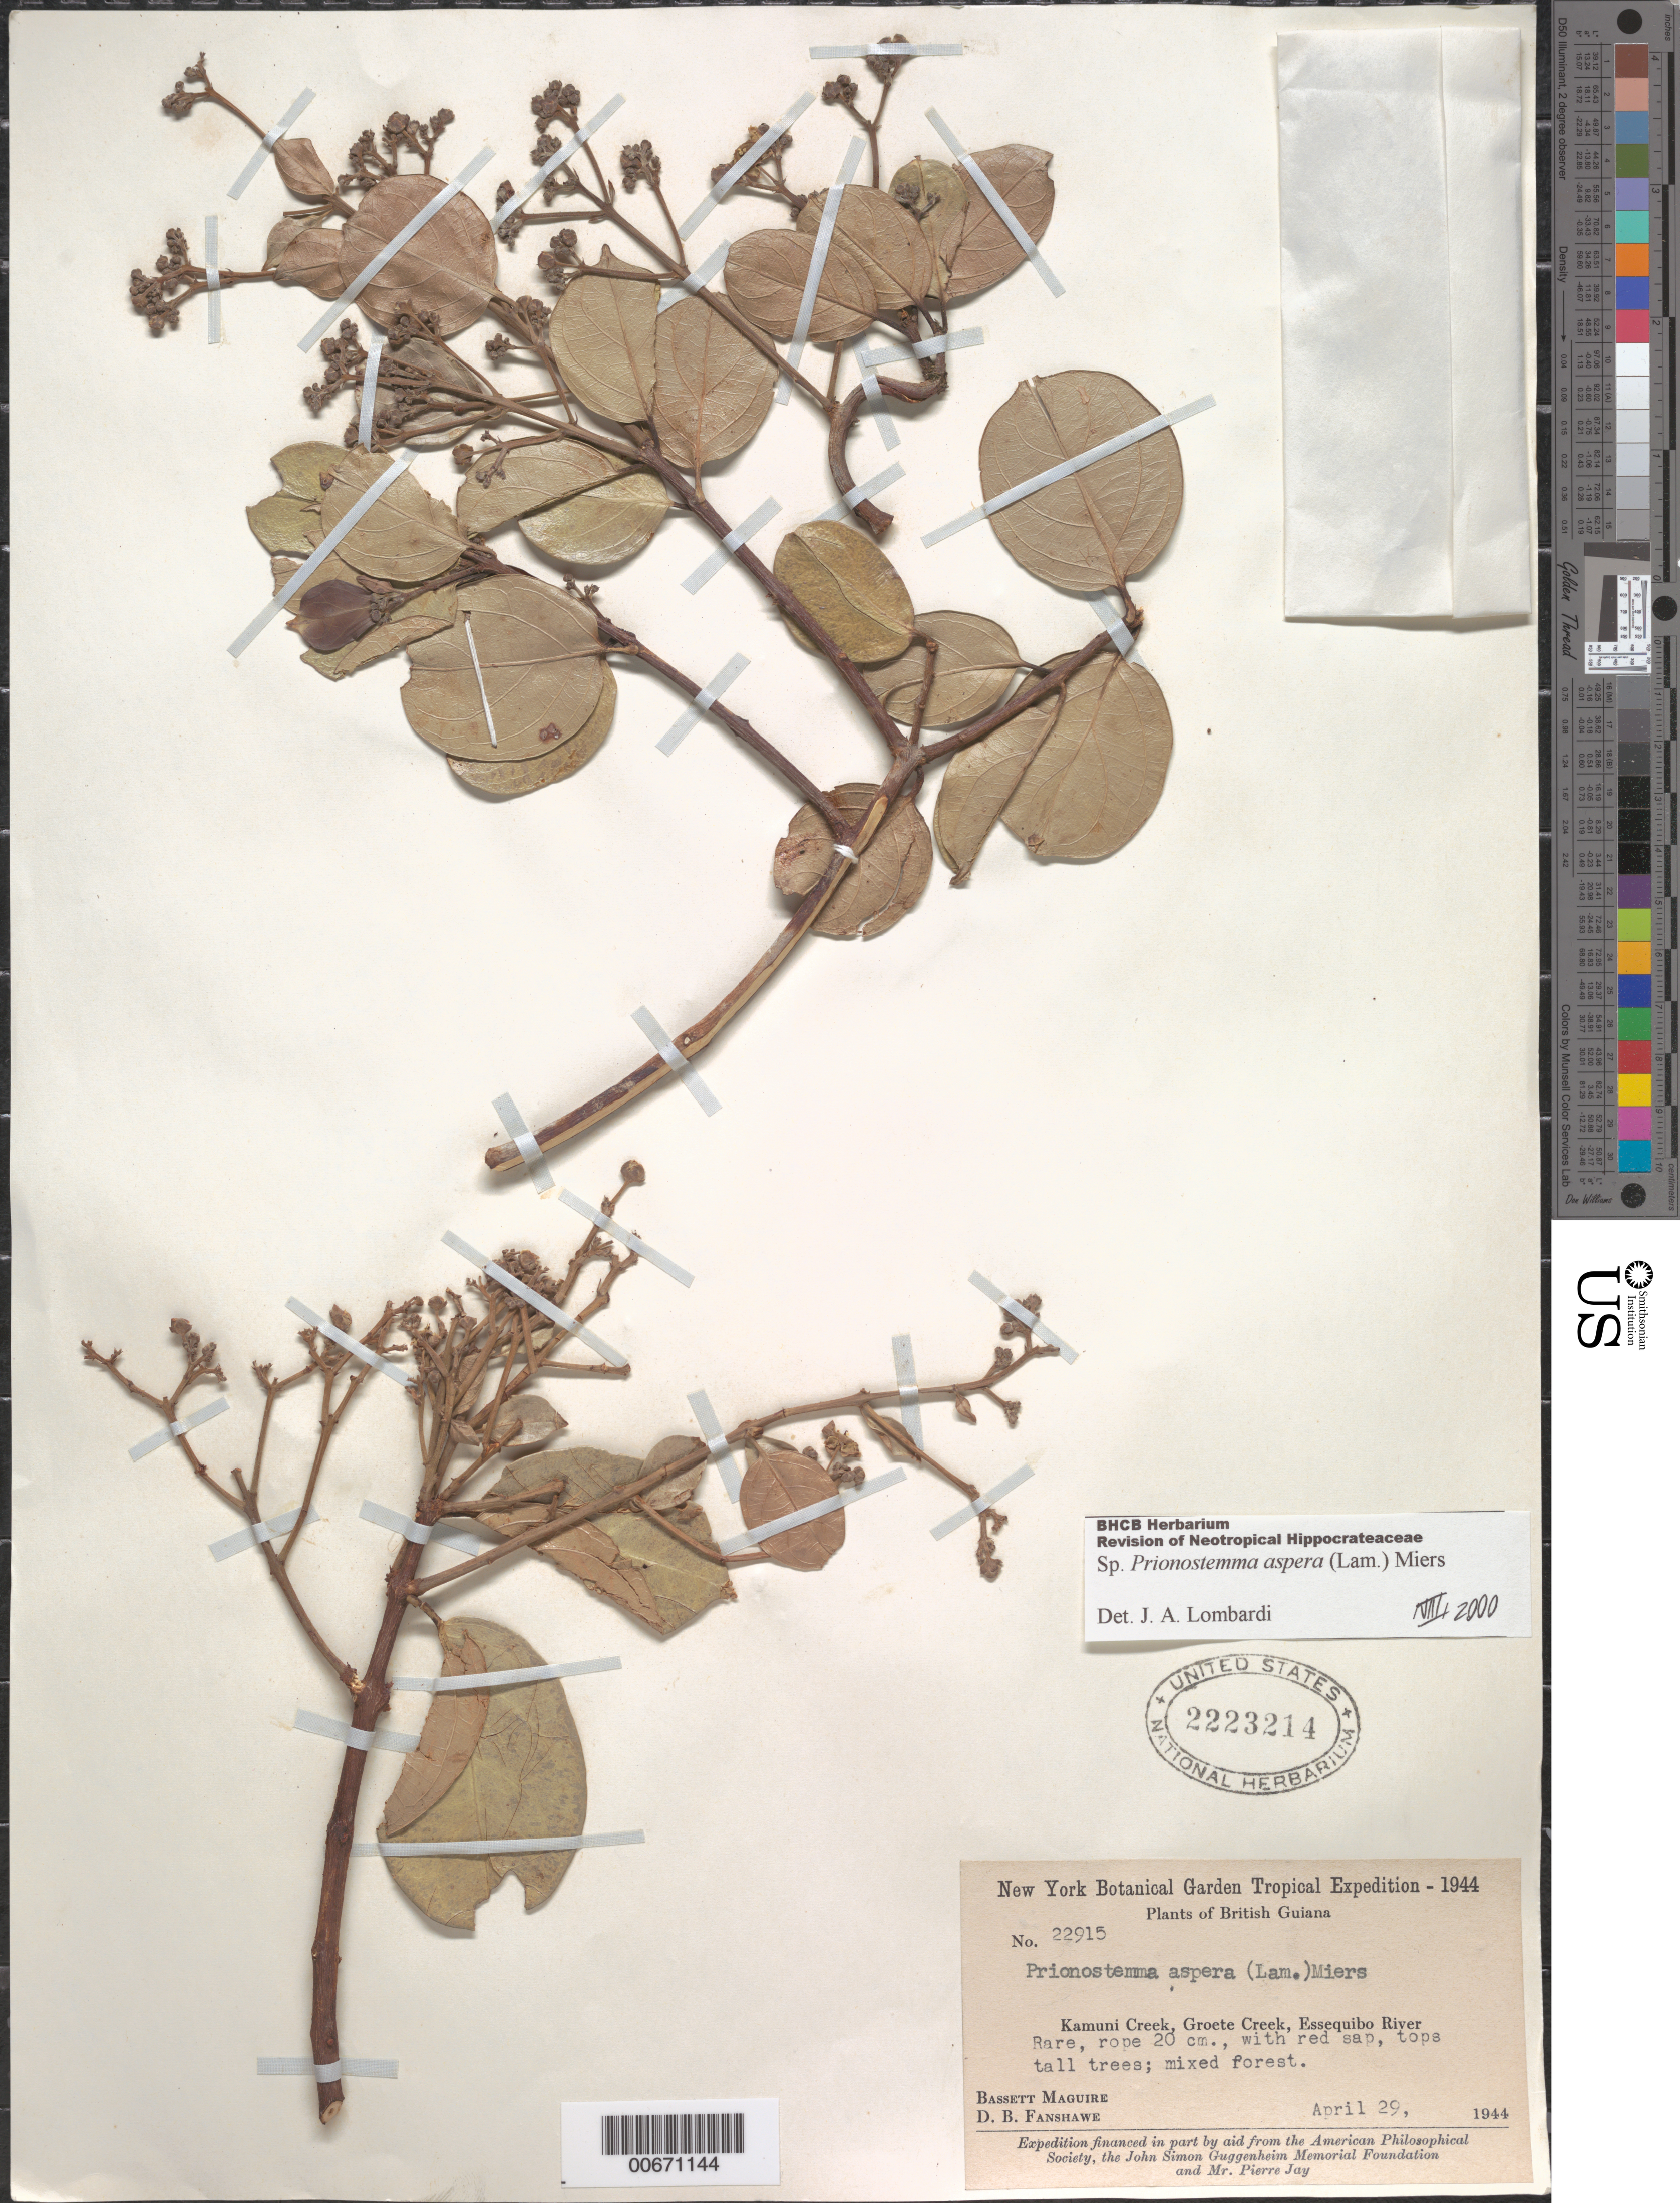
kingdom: Plantae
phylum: Tracheophyta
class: Magnoliopsida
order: Celastrales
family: Celastraceae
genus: Prionostemma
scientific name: Prionostemma aspera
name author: (Lam.) Miers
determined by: Lombardi, Julio A.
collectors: B. Maguire & D. B. Fanshawe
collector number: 22915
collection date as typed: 29-Apr-44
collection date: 1944-04-29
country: Guyana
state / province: Essequibo Isl-W. Demerara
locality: Kamuni Creek, Groete Creek, Essequibo River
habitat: Mixed forest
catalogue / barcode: US 2223214